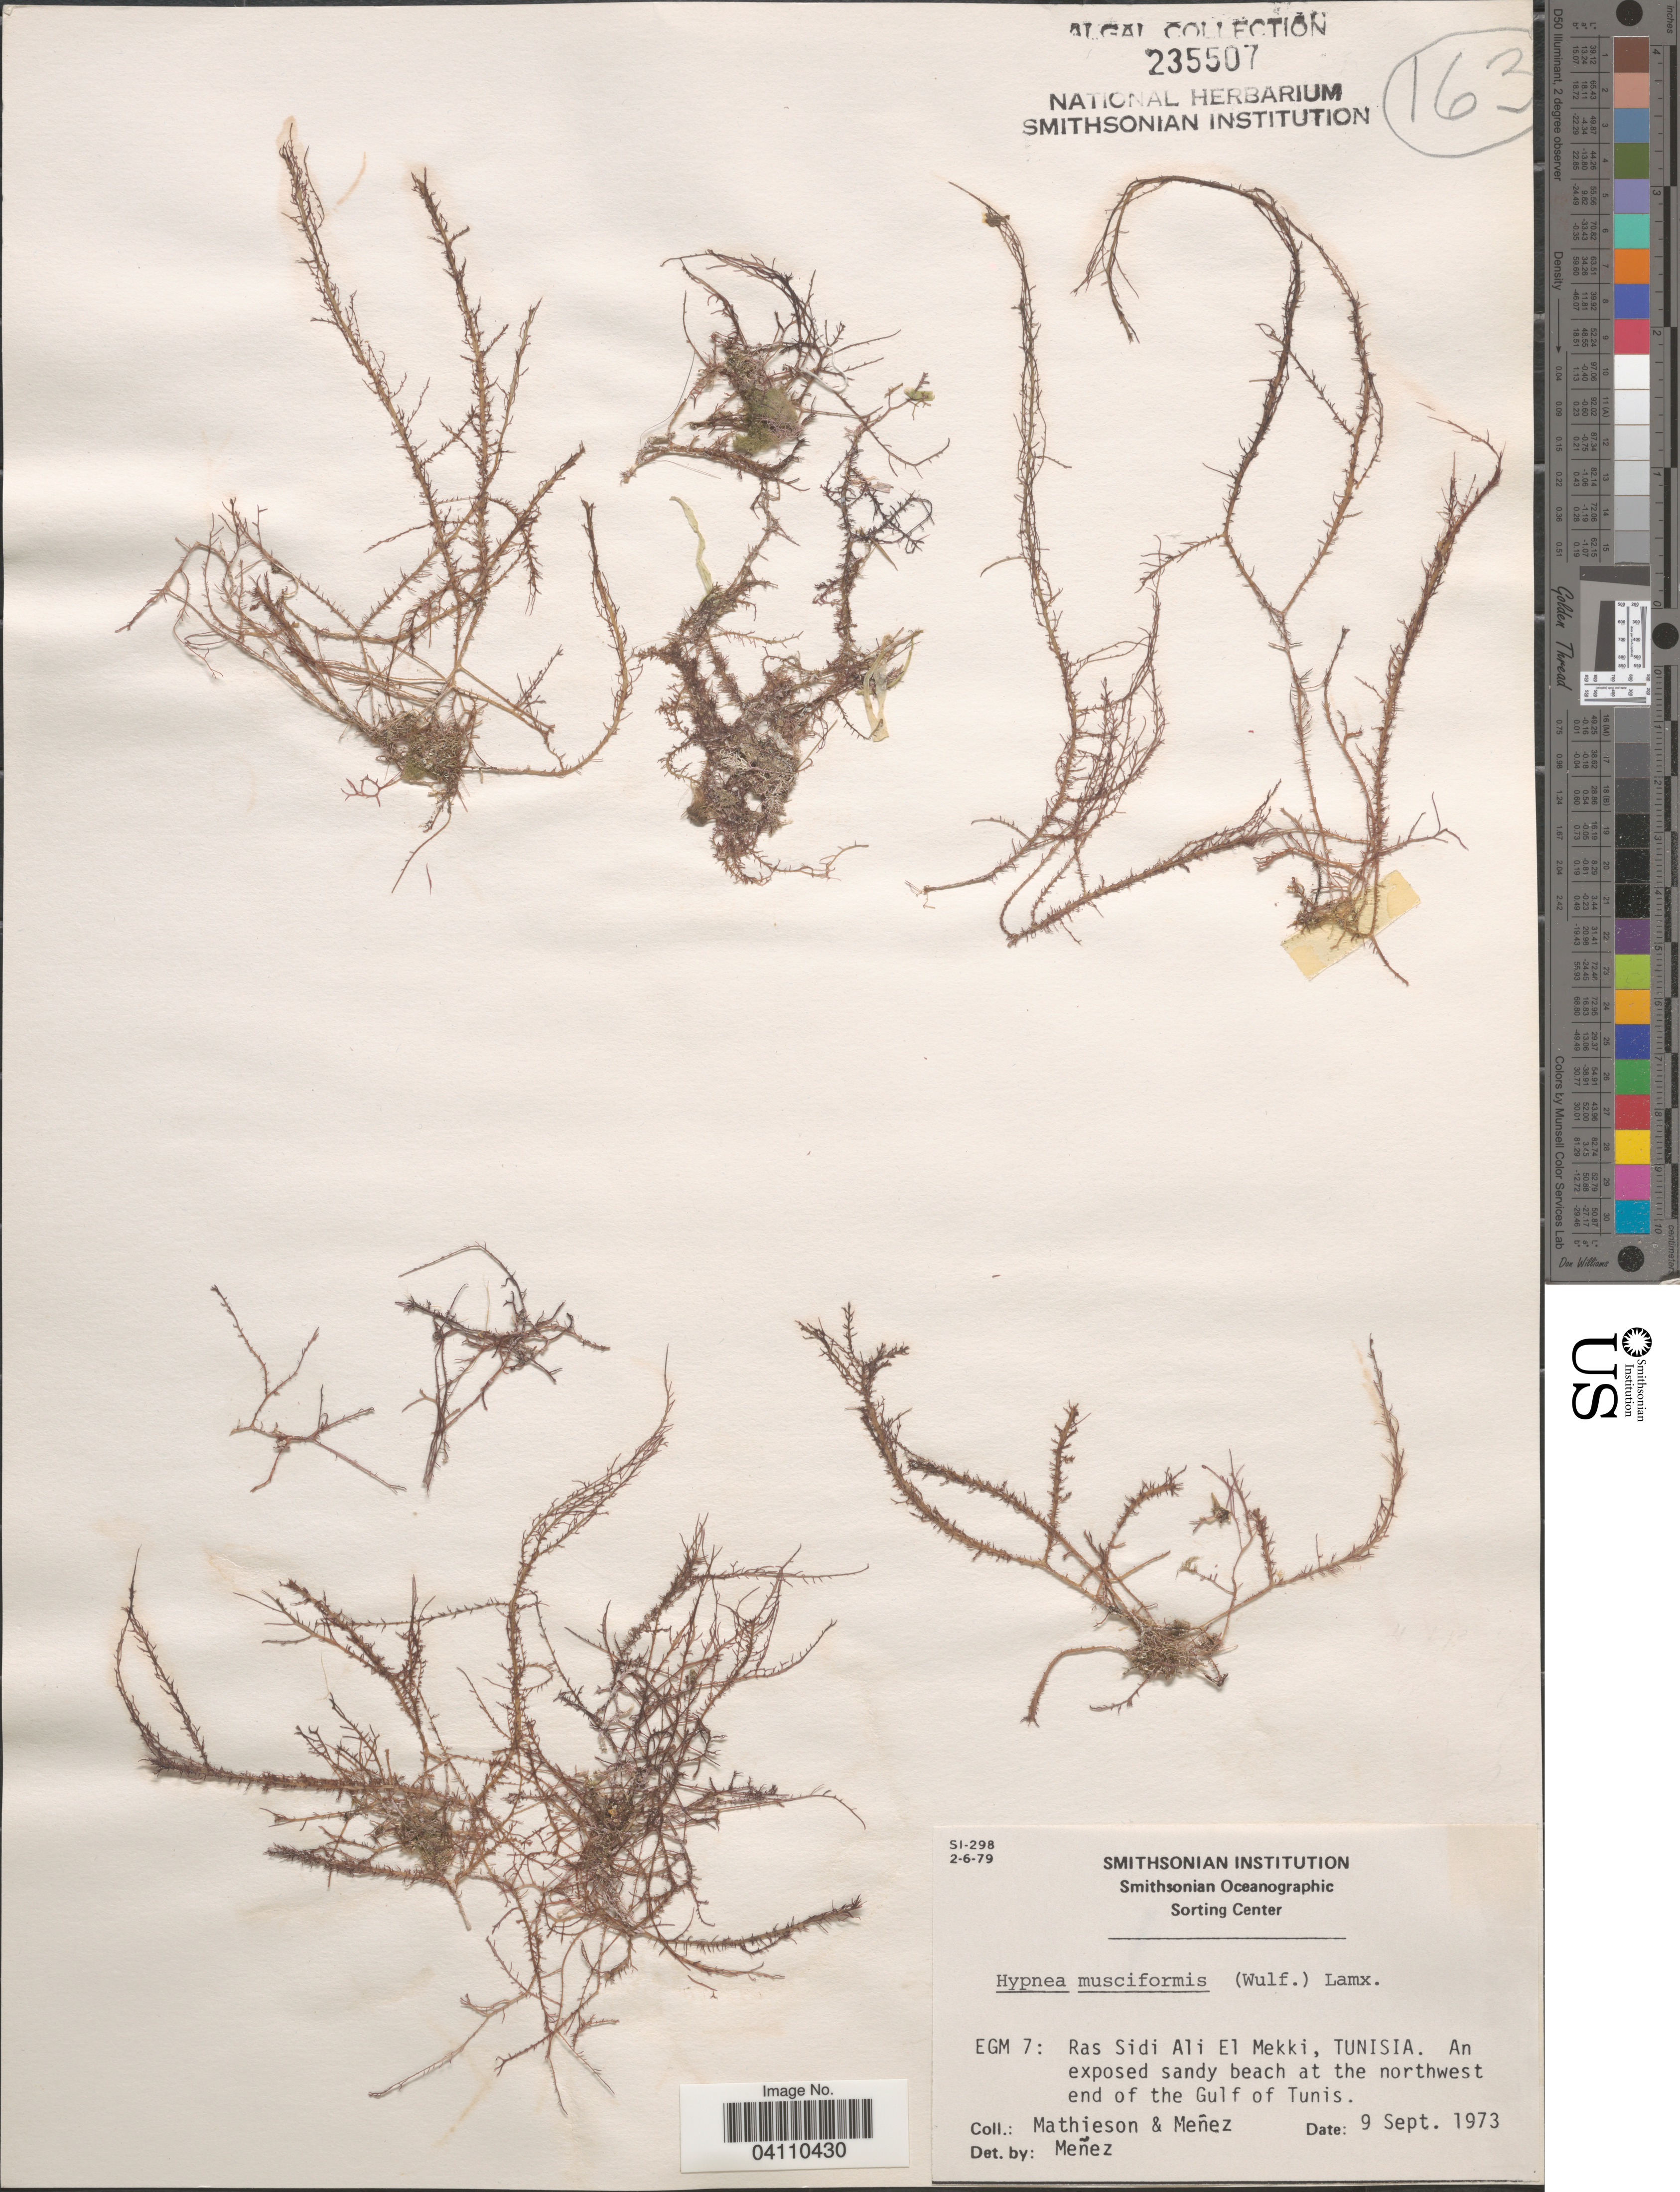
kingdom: Plantae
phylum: Rhodophyta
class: Florideophyceae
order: Gigartinales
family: Cystocloniaceae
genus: Hypnea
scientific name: Hypnea musciformis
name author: (Wulfen) J.V.Lamouroux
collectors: Mathieson & Menez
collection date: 1973-09-09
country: Tunisia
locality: EGM 7: Ras Sidi Ali El Mekki, Tunisia. An exposed sandy beach at the northwest end of the Gulf of Tunis.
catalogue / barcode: US 235507